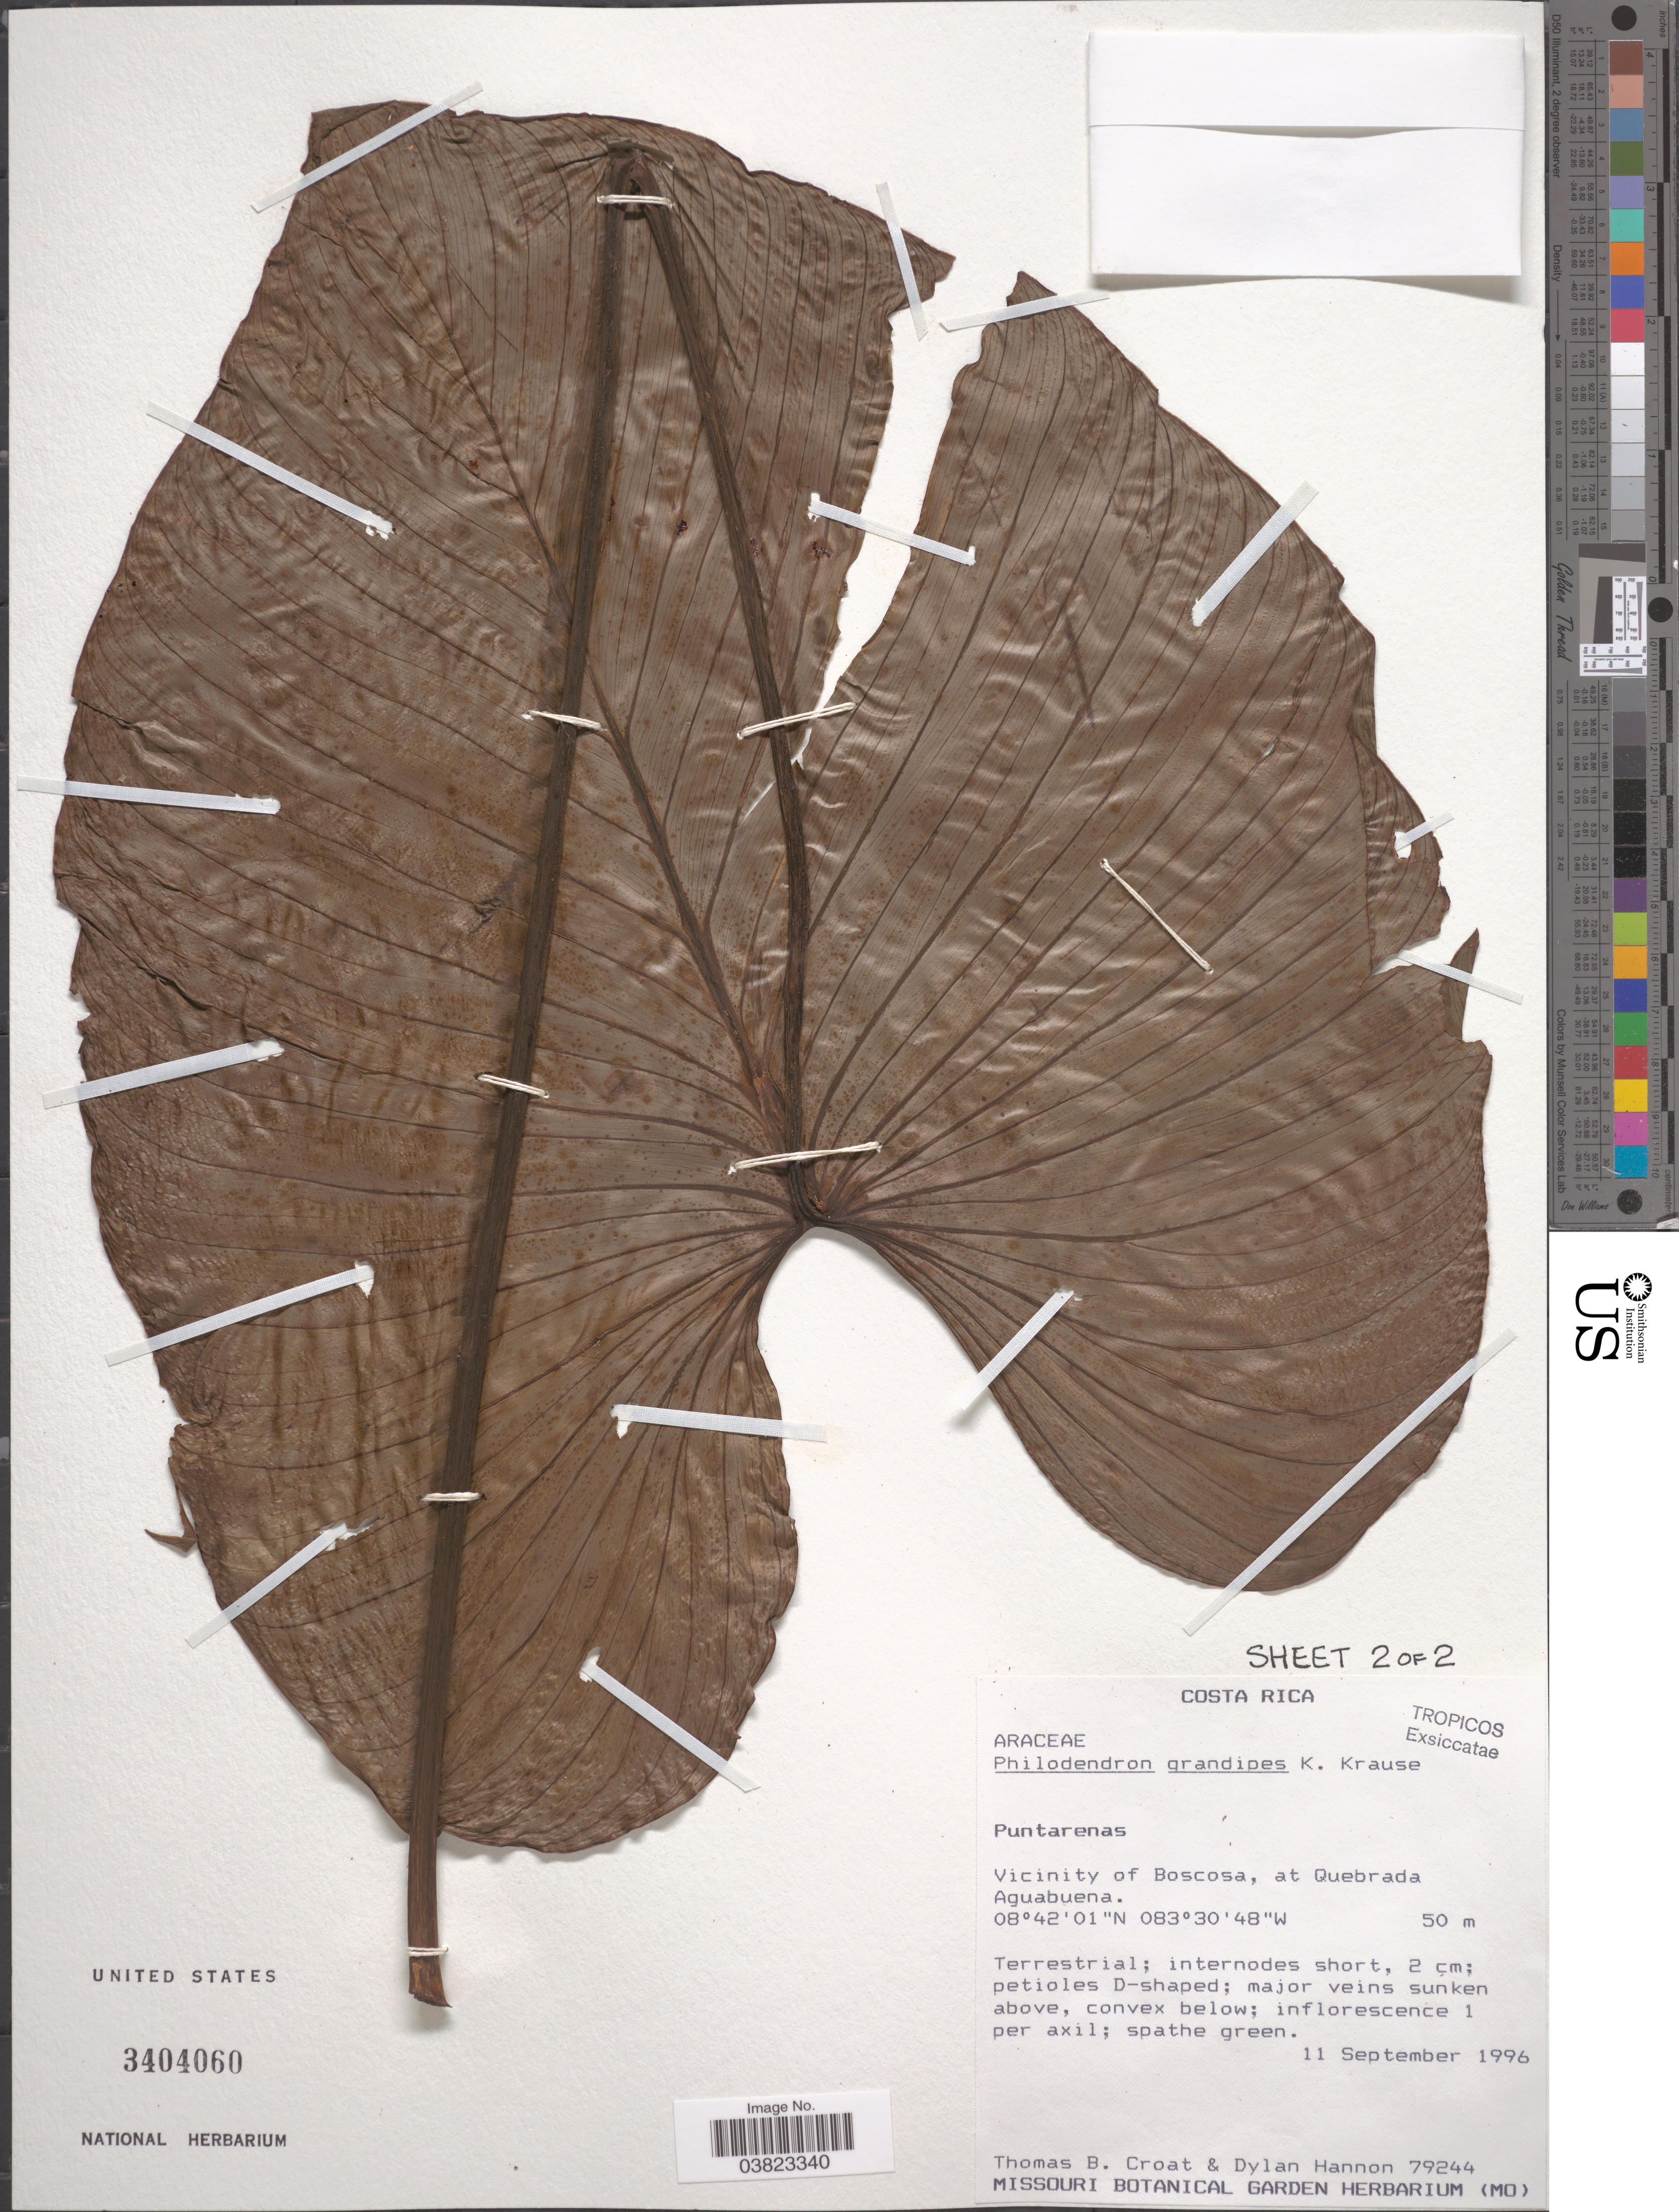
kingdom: Plantae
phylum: Tracheophyta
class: Liliopsida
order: Alismatales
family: Araceae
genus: Philodendron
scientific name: Philodendron grandipes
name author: K. Krause in Engl.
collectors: T. B. Croat & D. Hannon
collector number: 79244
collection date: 1996-09-11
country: Costa Rica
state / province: Puntarenas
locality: Vicinity of Boscosa, at Quebrada Aguabuena.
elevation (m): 50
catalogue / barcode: US 3404060